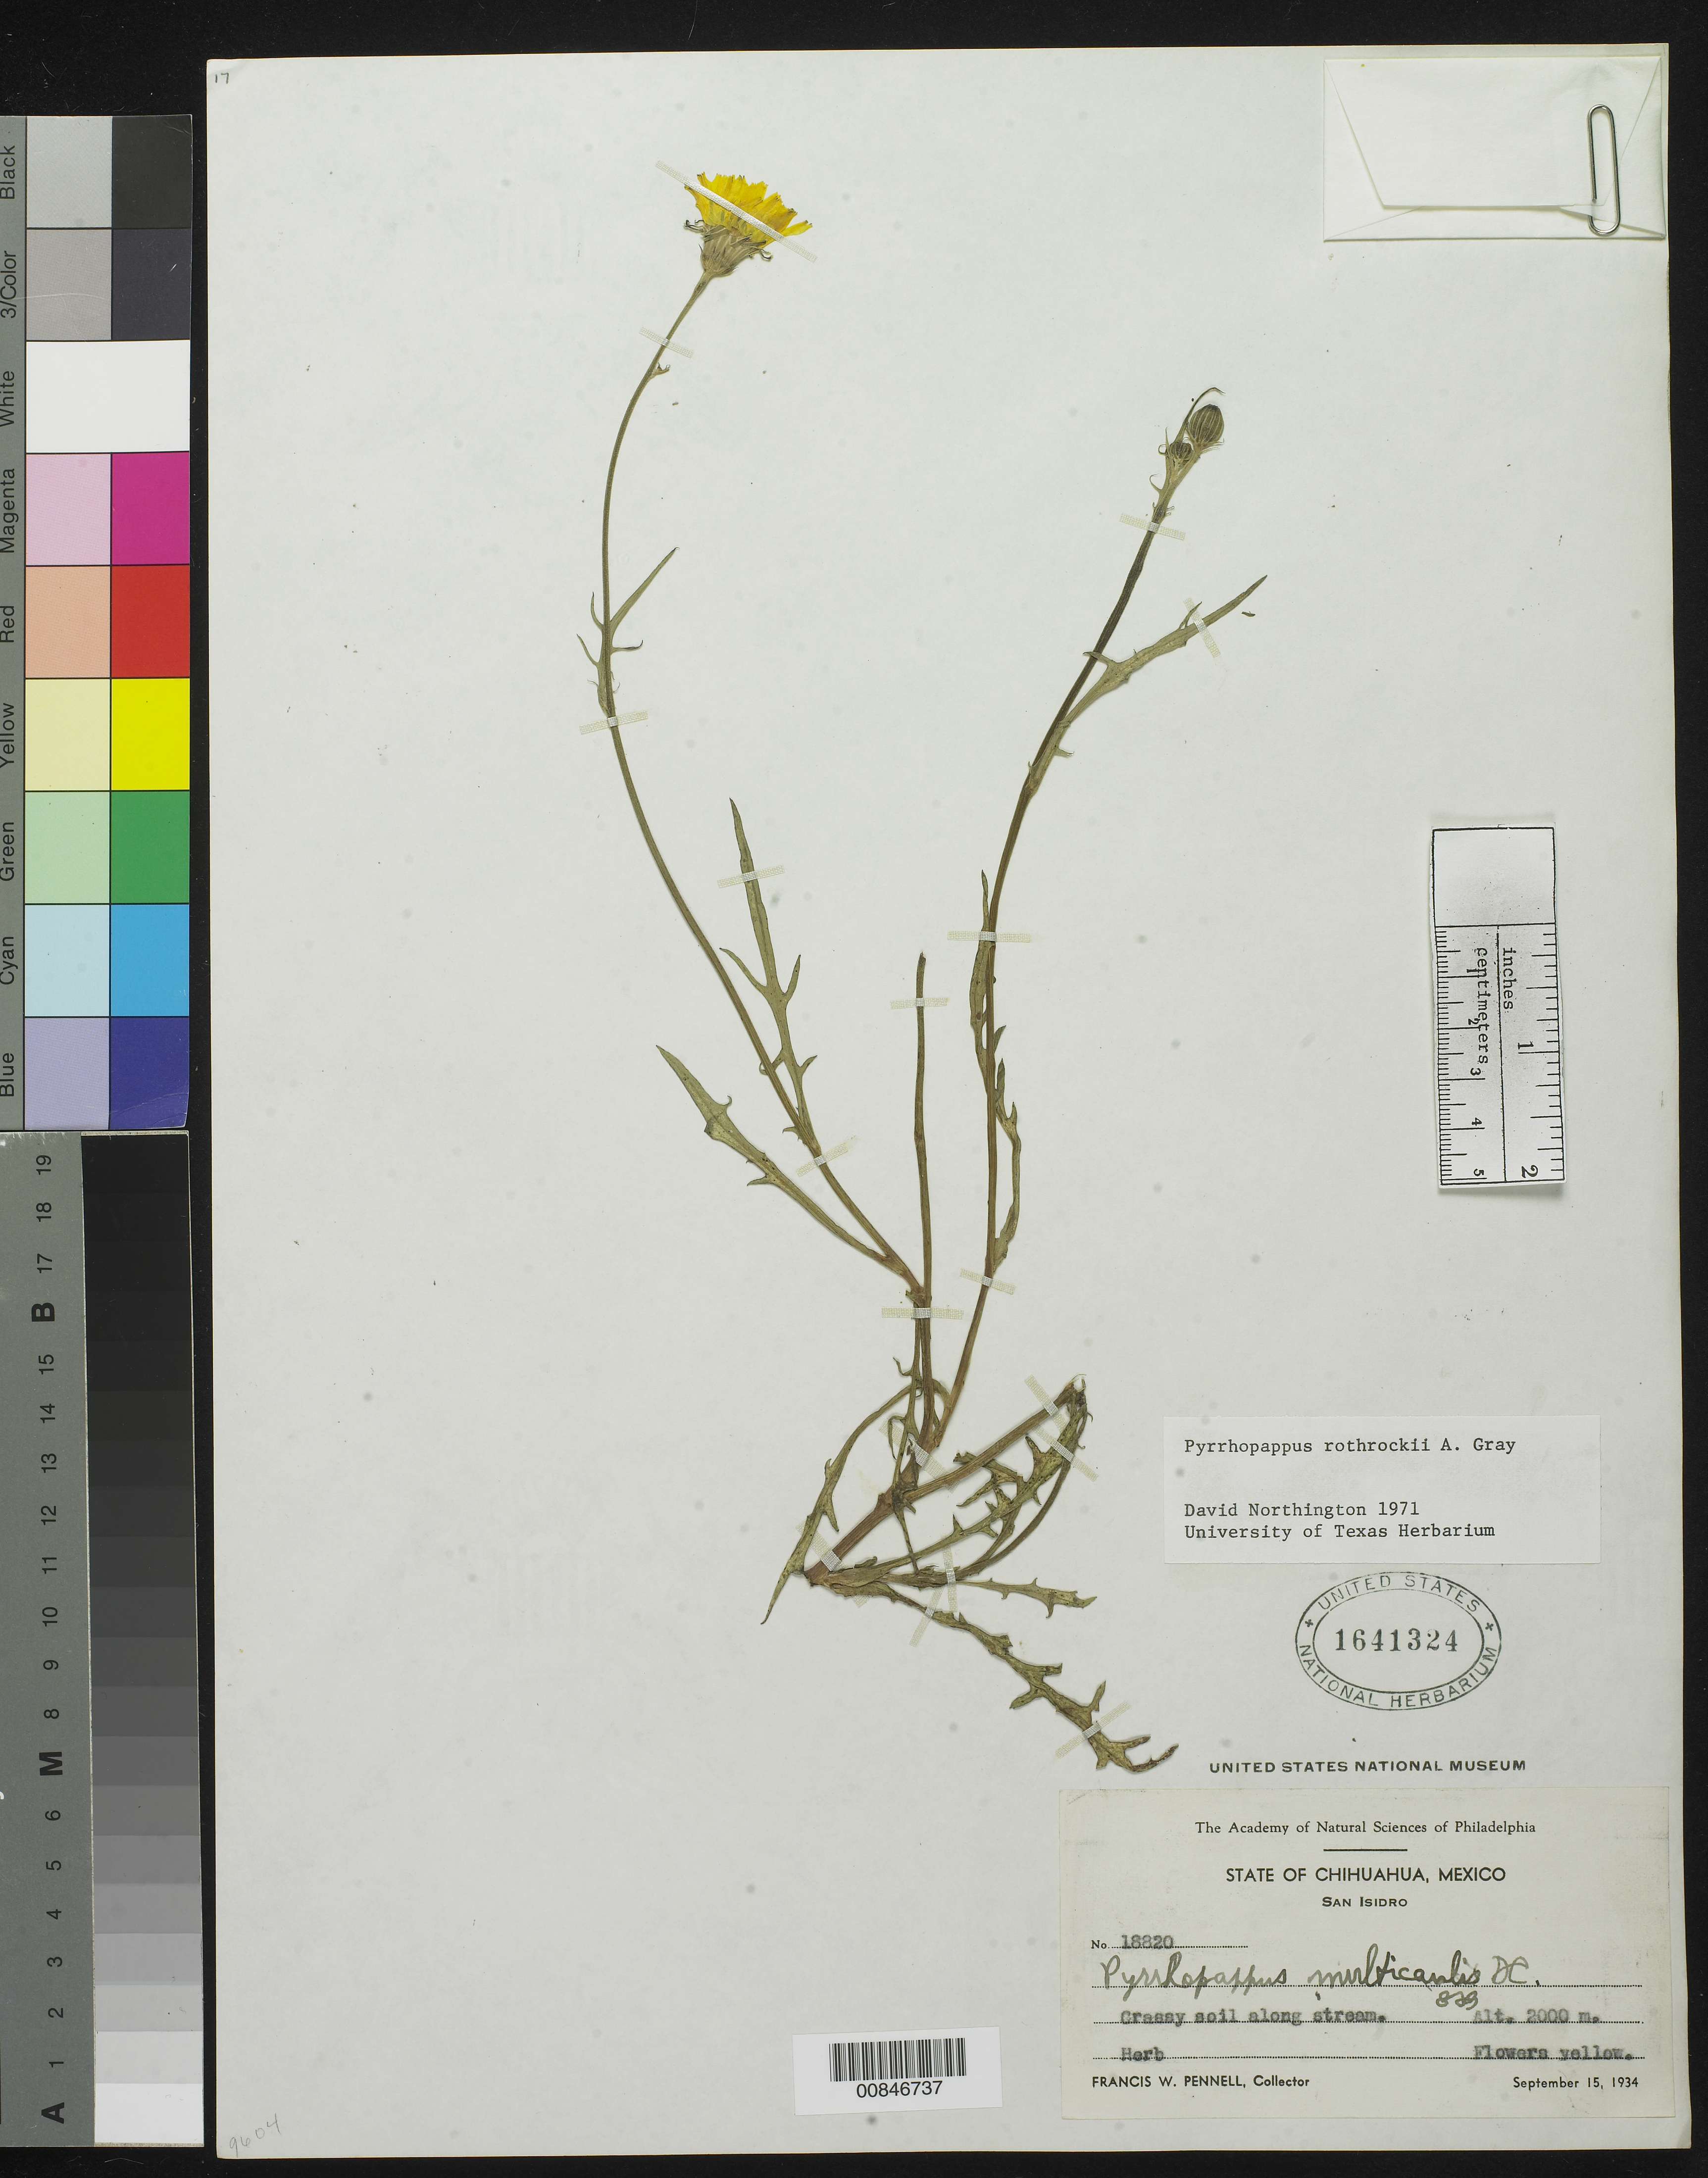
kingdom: Plantae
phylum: Tracheophyta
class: Magnoliopsida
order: Asterales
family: Asteraceae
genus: Pyrrhopappus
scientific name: Pyrrhopappus rothrockii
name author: A. Gray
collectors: F. W. Pennell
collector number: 18820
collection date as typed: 15 Sep 1934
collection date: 1934-09-15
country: Mexico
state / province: Chihuahua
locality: San Isidro, Chihuahua.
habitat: Grassy soil along stream.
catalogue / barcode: US 1641324